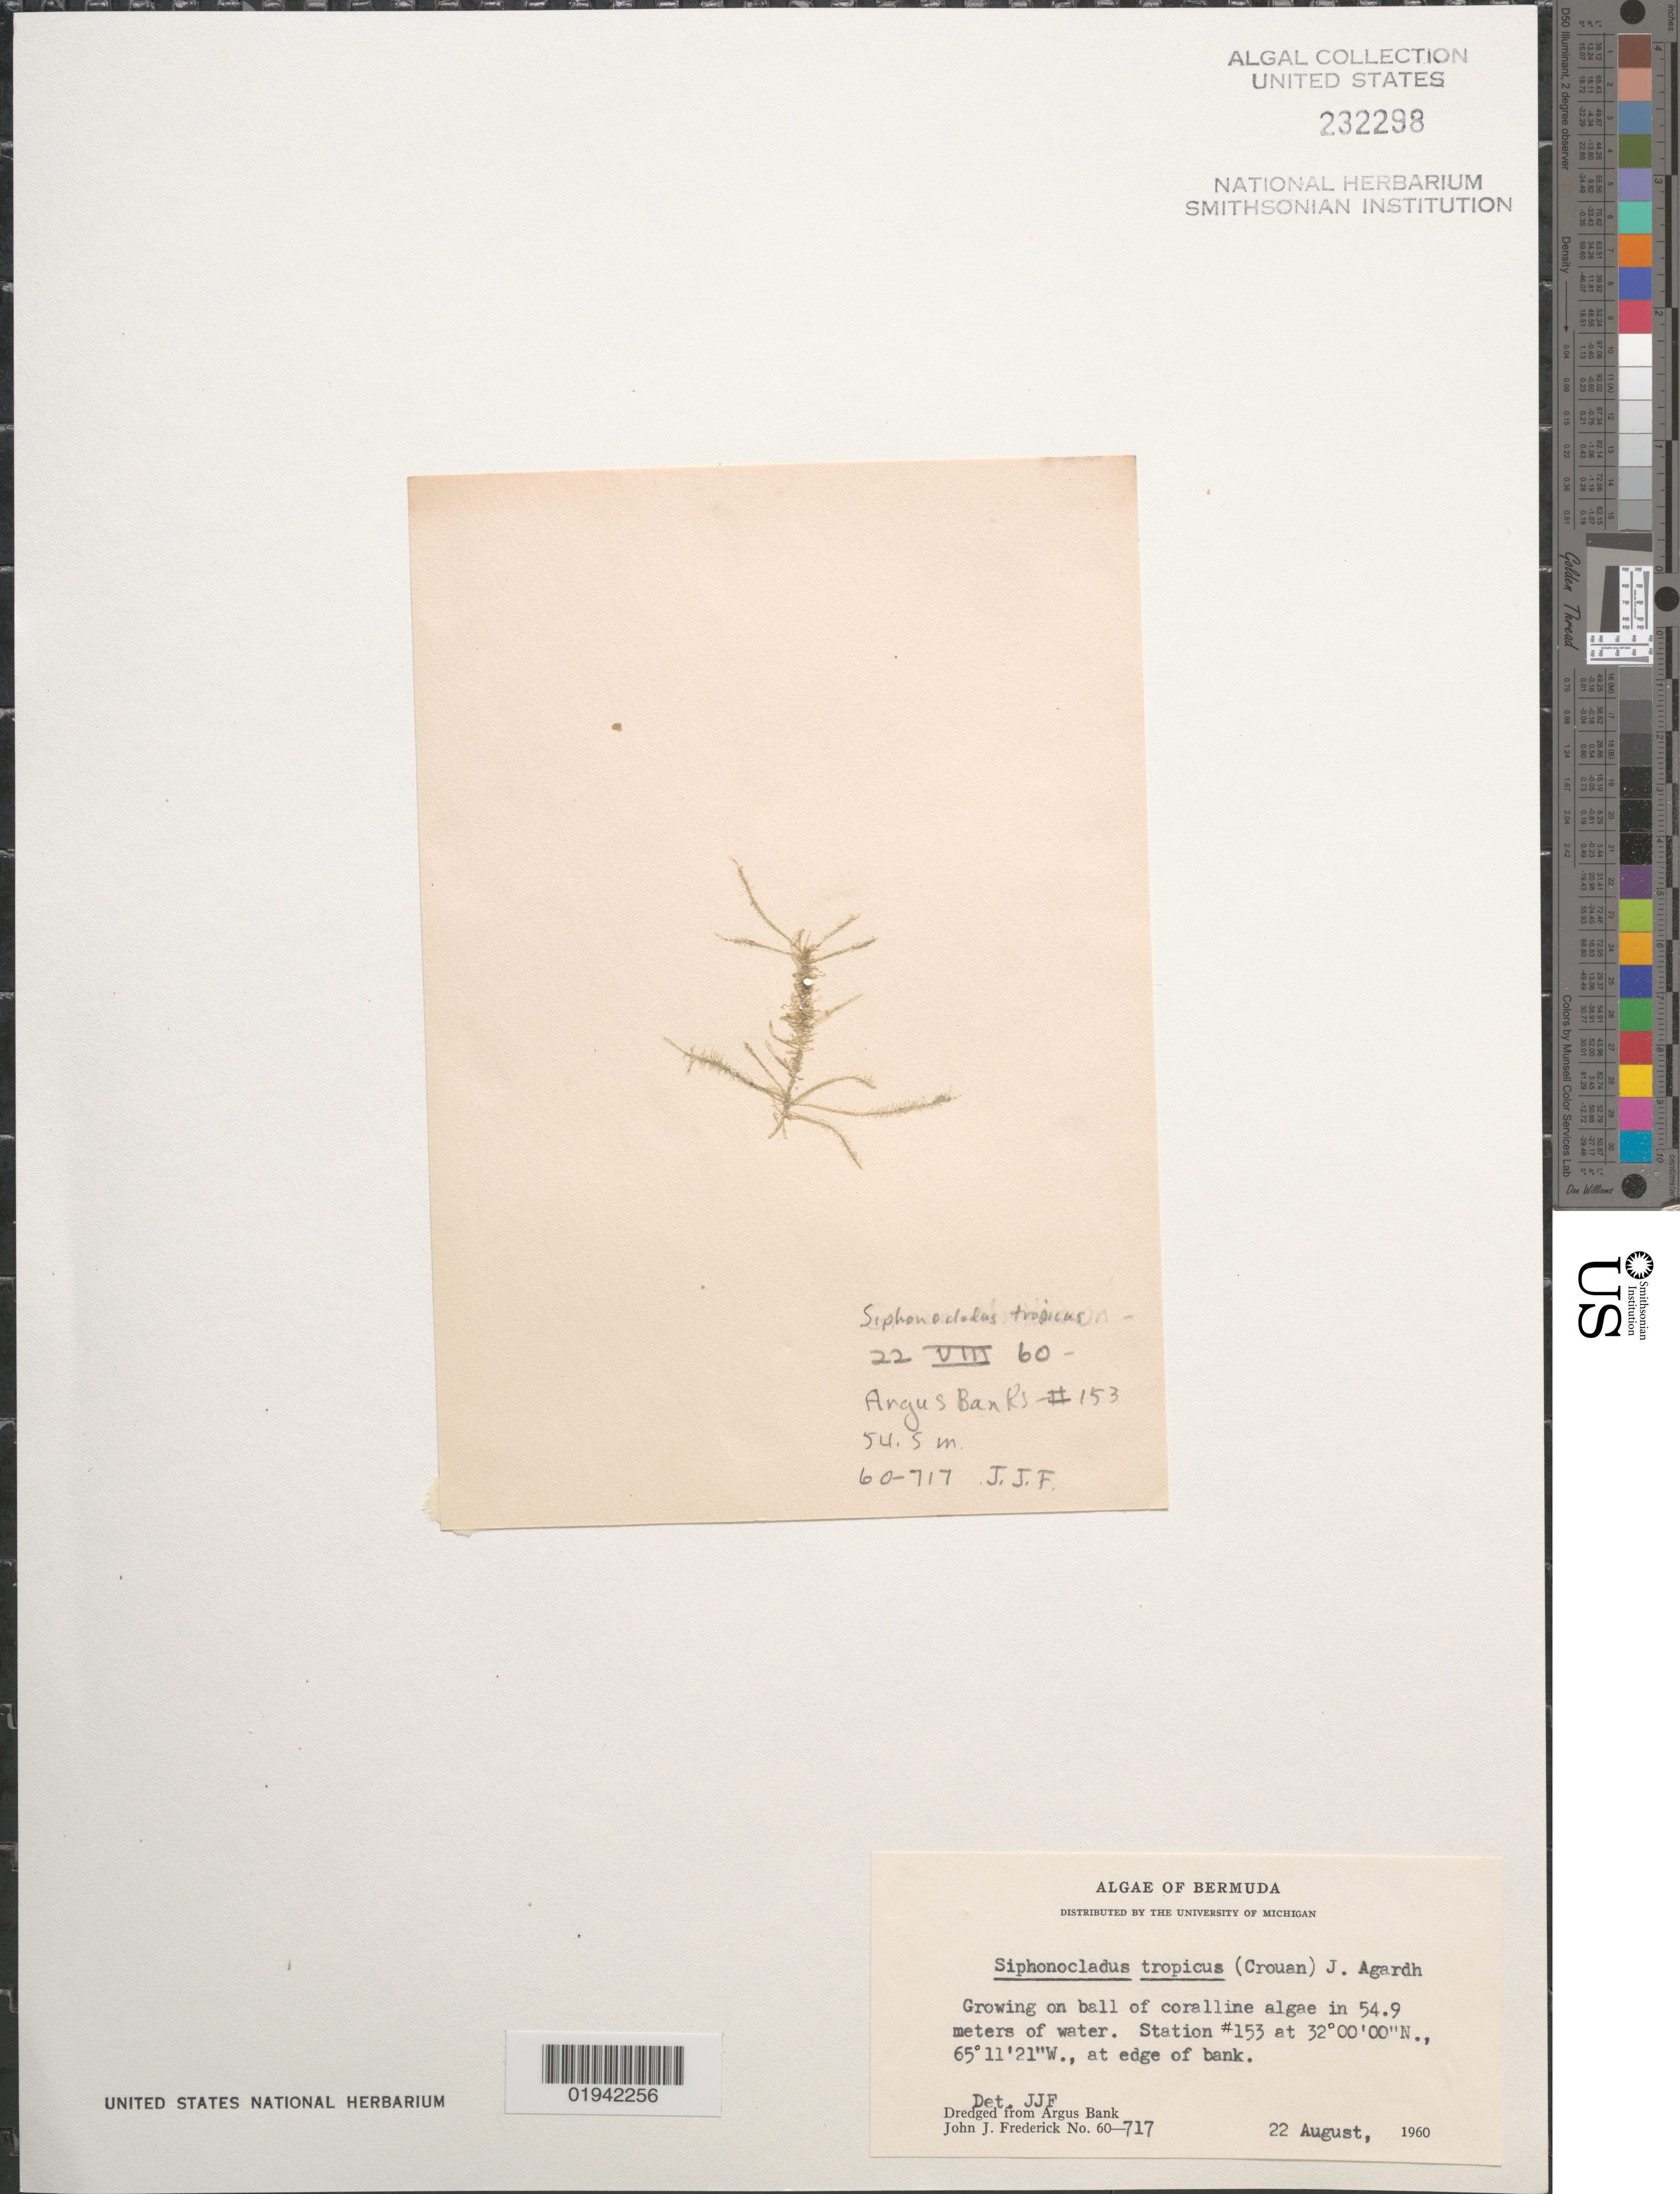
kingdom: Plantae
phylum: Chlorophyta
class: Ulvophyceae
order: Siphonocladales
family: Siphonocladaceae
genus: Siphonocladus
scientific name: Siphonocladus tropicus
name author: (P. Crouan & H. Crouan) J. Agardh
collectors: J. Frederick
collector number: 60-717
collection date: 1960-08-22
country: Bermuda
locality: Station #153, at edge of bank. Dredged from Argus Bank.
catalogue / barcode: US 232298